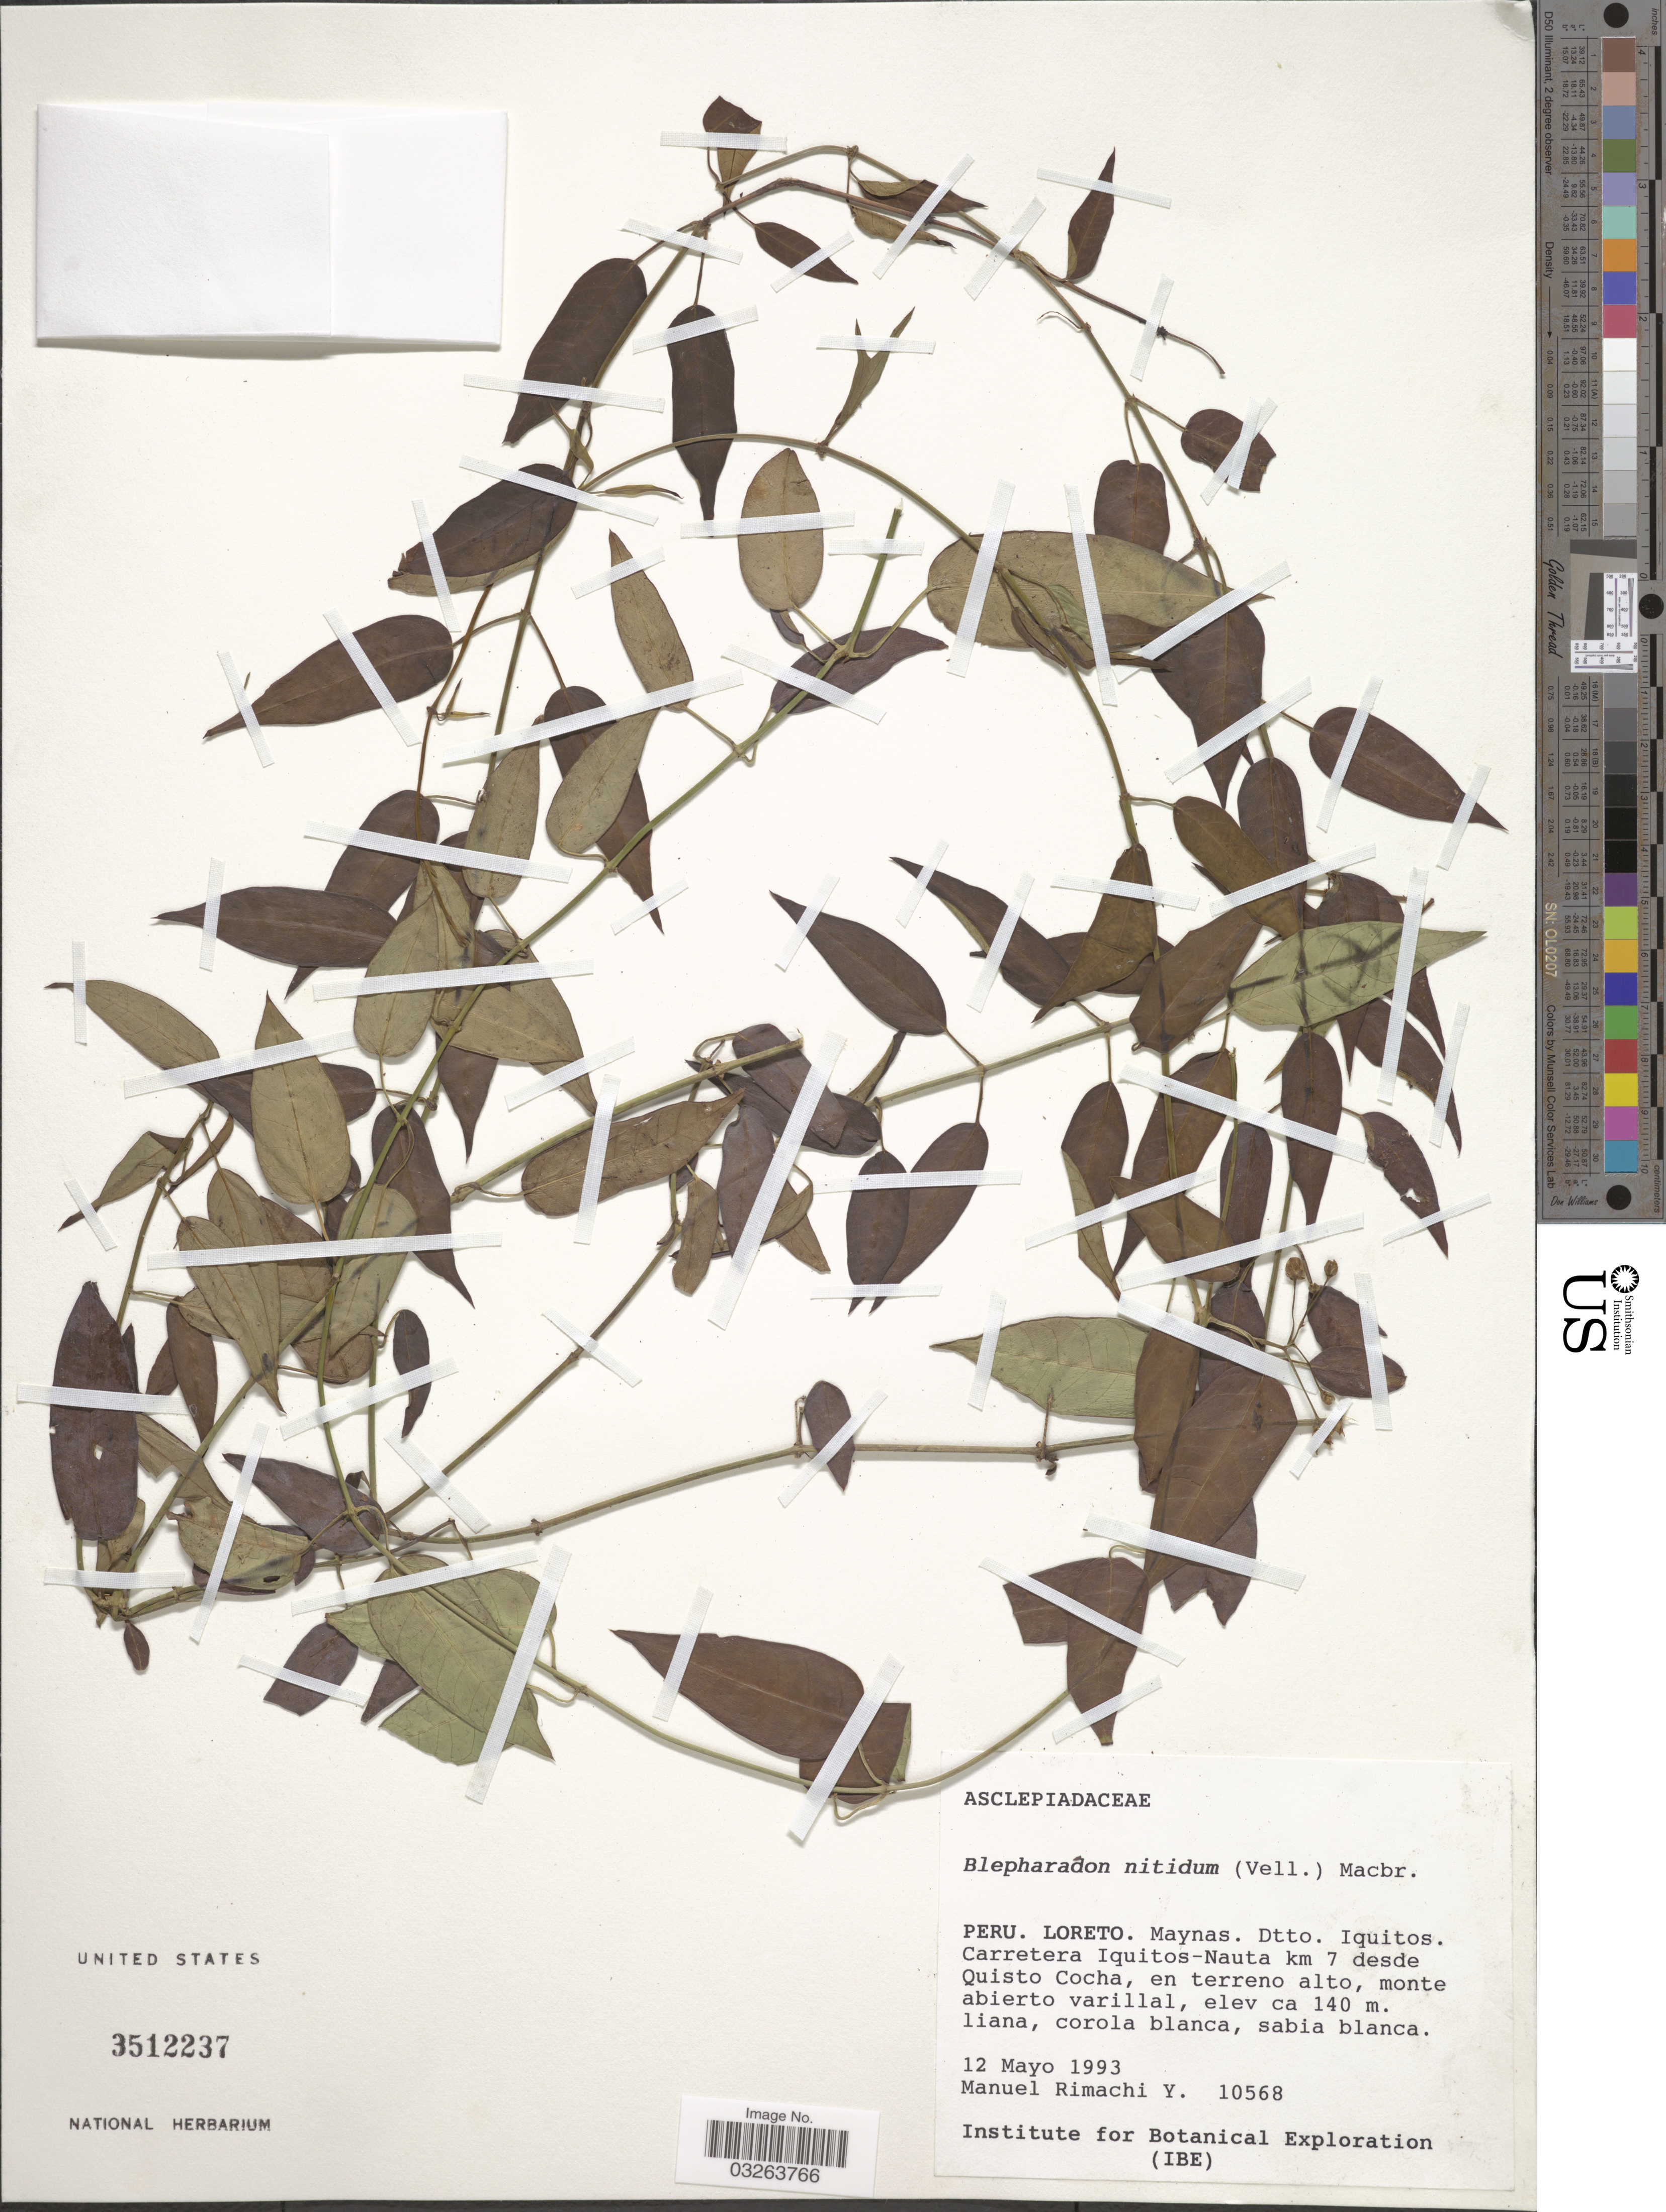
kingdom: Plantae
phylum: Tracheophyta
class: Magnoliopsida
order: Gentianales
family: Apocynaceae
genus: Blepharodon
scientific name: Blepharodon nitidum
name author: (Vell.) J.F. Macbr.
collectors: M. Rimachi Y.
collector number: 10568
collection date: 1993-05-12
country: Peru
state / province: Loreto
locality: Maynas. Dtto. Iquitos. Carretera Iquitos-Nauta km 7 desde Quisto Cocha.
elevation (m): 140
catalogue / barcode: US 3512237